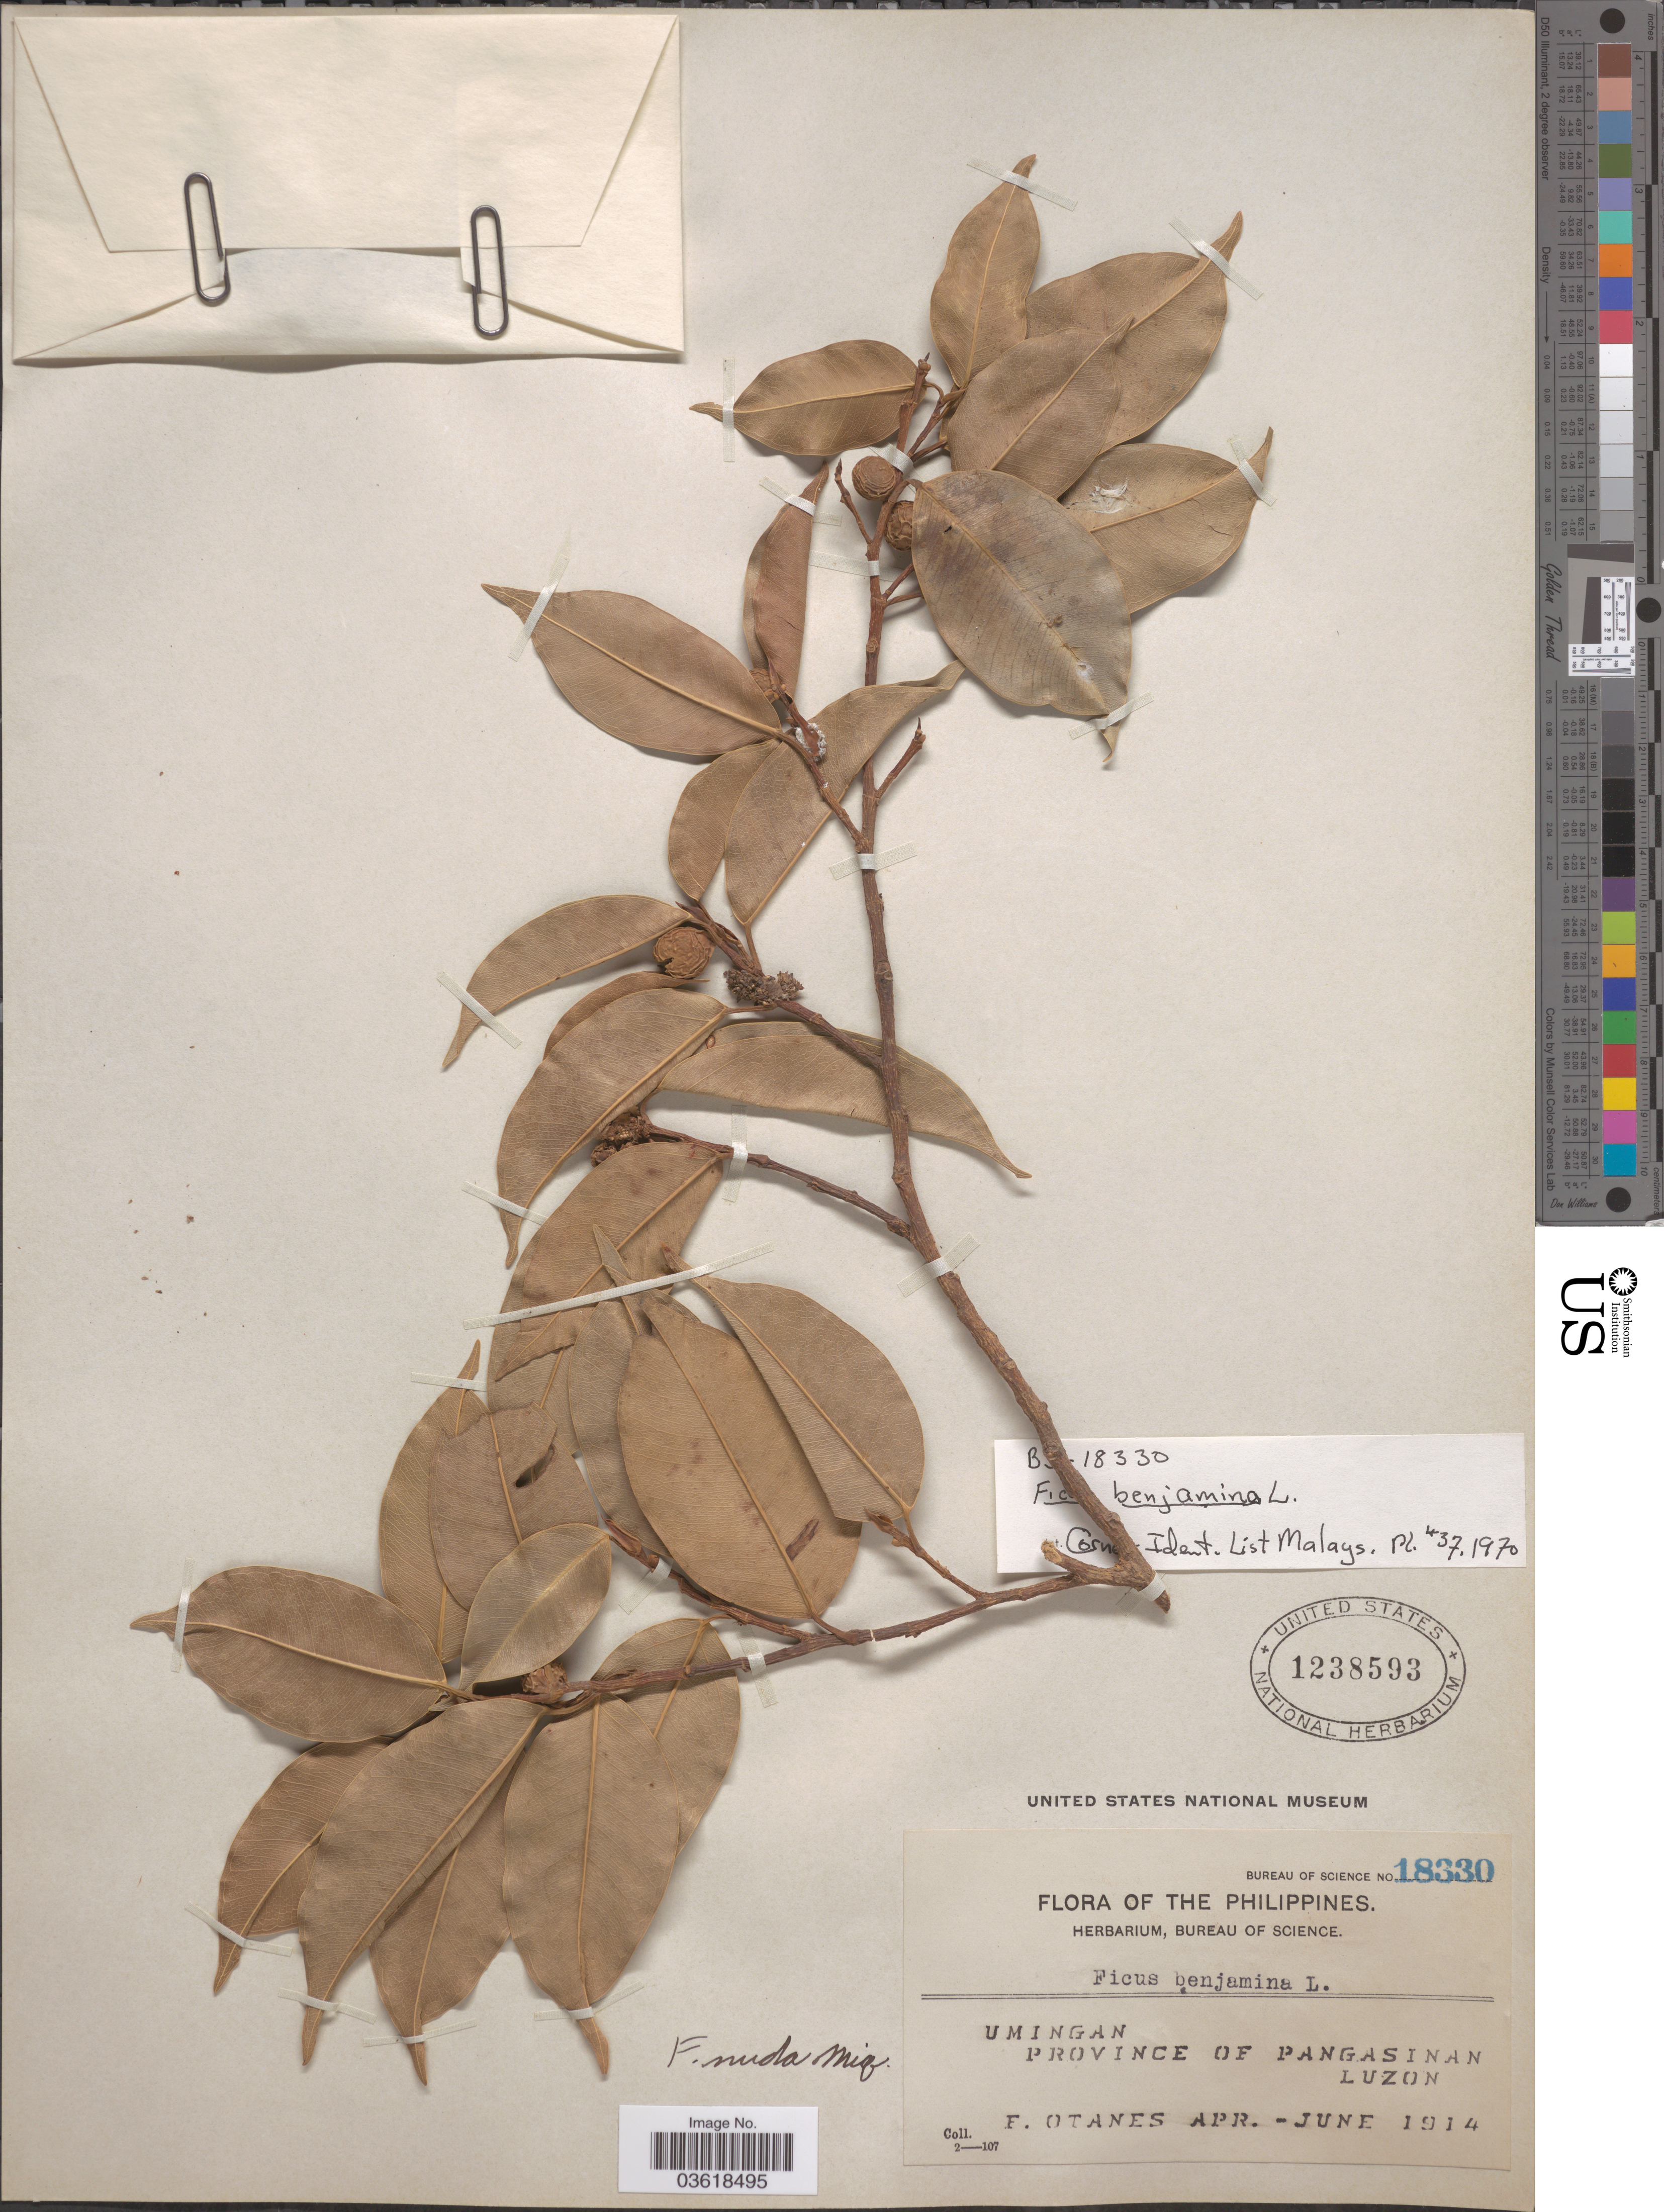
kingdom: Plantae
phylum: Tracheophyta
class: Magnoliopsida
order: Rosales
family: Moraceae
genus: Ficus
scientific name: Ficus benjamina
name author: L.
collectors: F. Q. Otanes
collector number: Bureau of Science 18330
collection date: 1914-04/1914-06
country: Philippines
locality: Umingan. Province of Pangasinan. Luzon.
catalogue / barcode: US 1238593